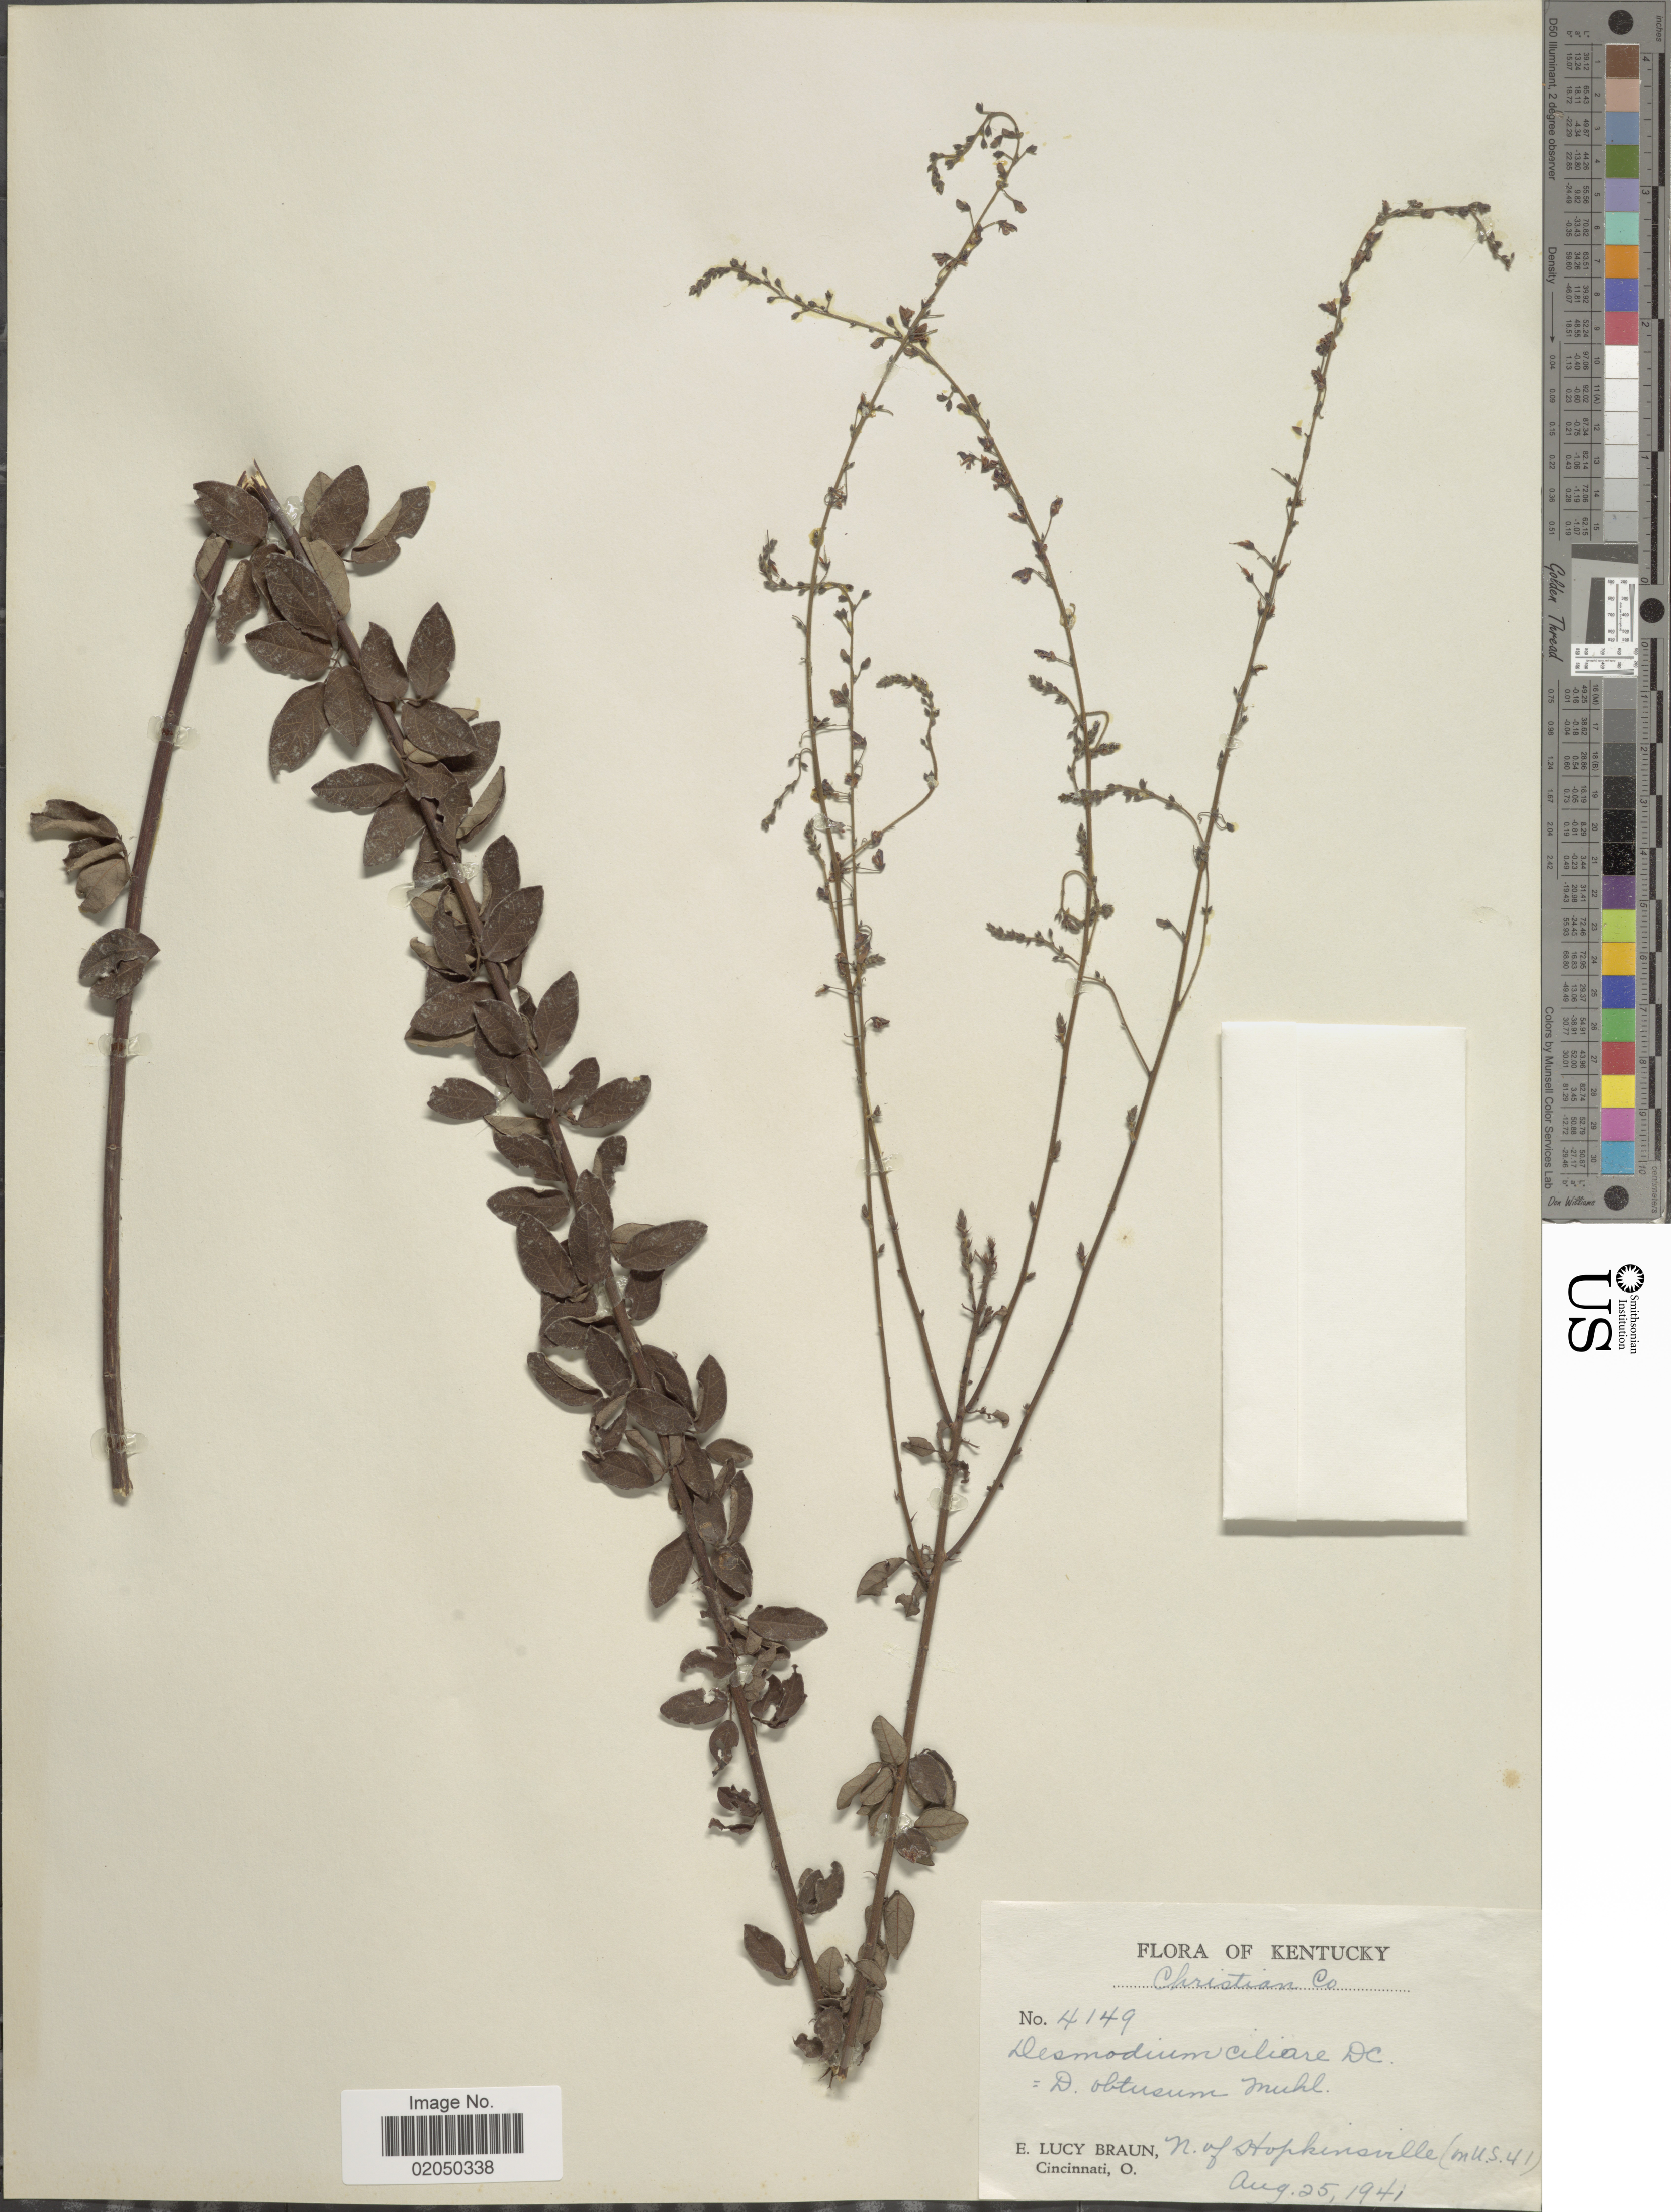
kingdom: Plantae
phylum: Tracheophyta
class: Magnoliopsida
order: Fabales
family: Fabaceae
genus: Desmodium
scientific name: Desmodium ciliare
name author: (Muhl. ex Willd.) DC.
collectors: E. L. Braun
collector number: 4149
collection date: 1941-08-25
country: United States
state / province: Kentucky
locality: Christian Co., N. of Hopkinsville (MUS41).